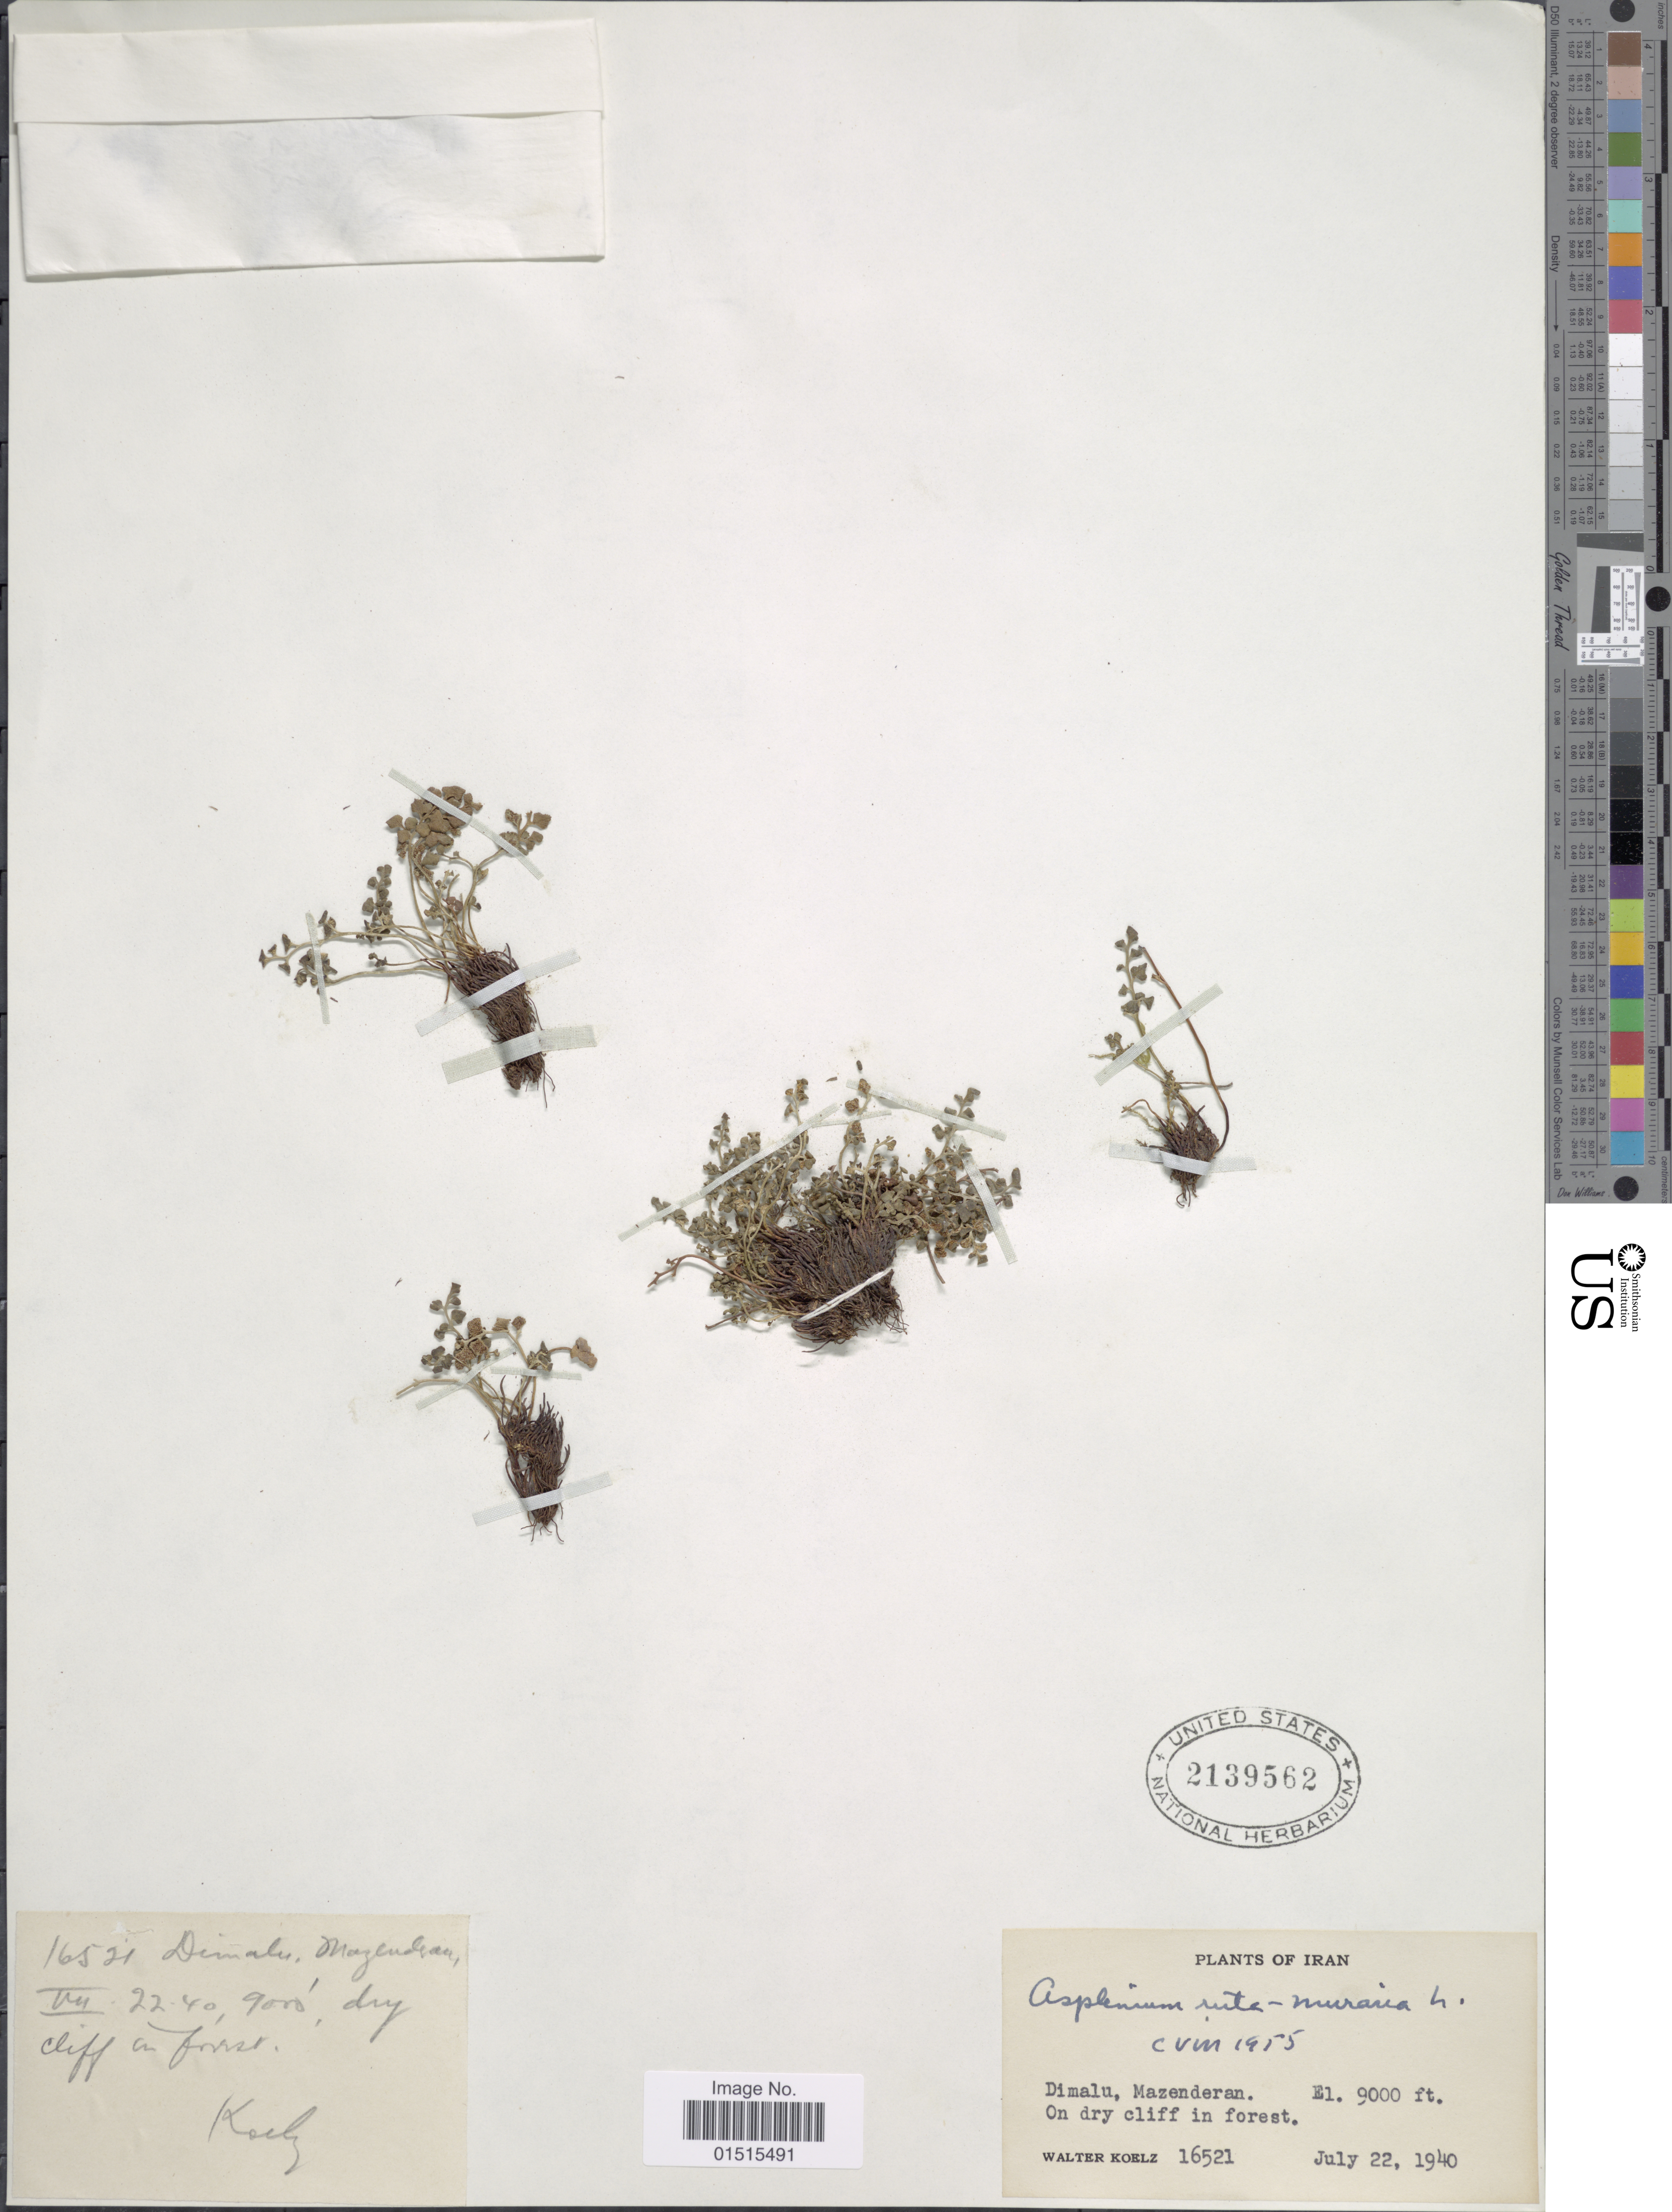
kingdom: Plantae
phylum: Tracheophyta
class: Polypodiopsida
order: Polypodiales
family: Aspleniaceae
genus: Asplenium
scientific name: Asplenium ruta-muraria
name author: L.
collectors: W. N. Koelz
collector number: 16521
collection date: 1940-07-22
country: Iran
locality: Dimalu, Mazenderan, in dry cliff in forest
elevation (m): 2743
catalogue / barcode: US 2139562